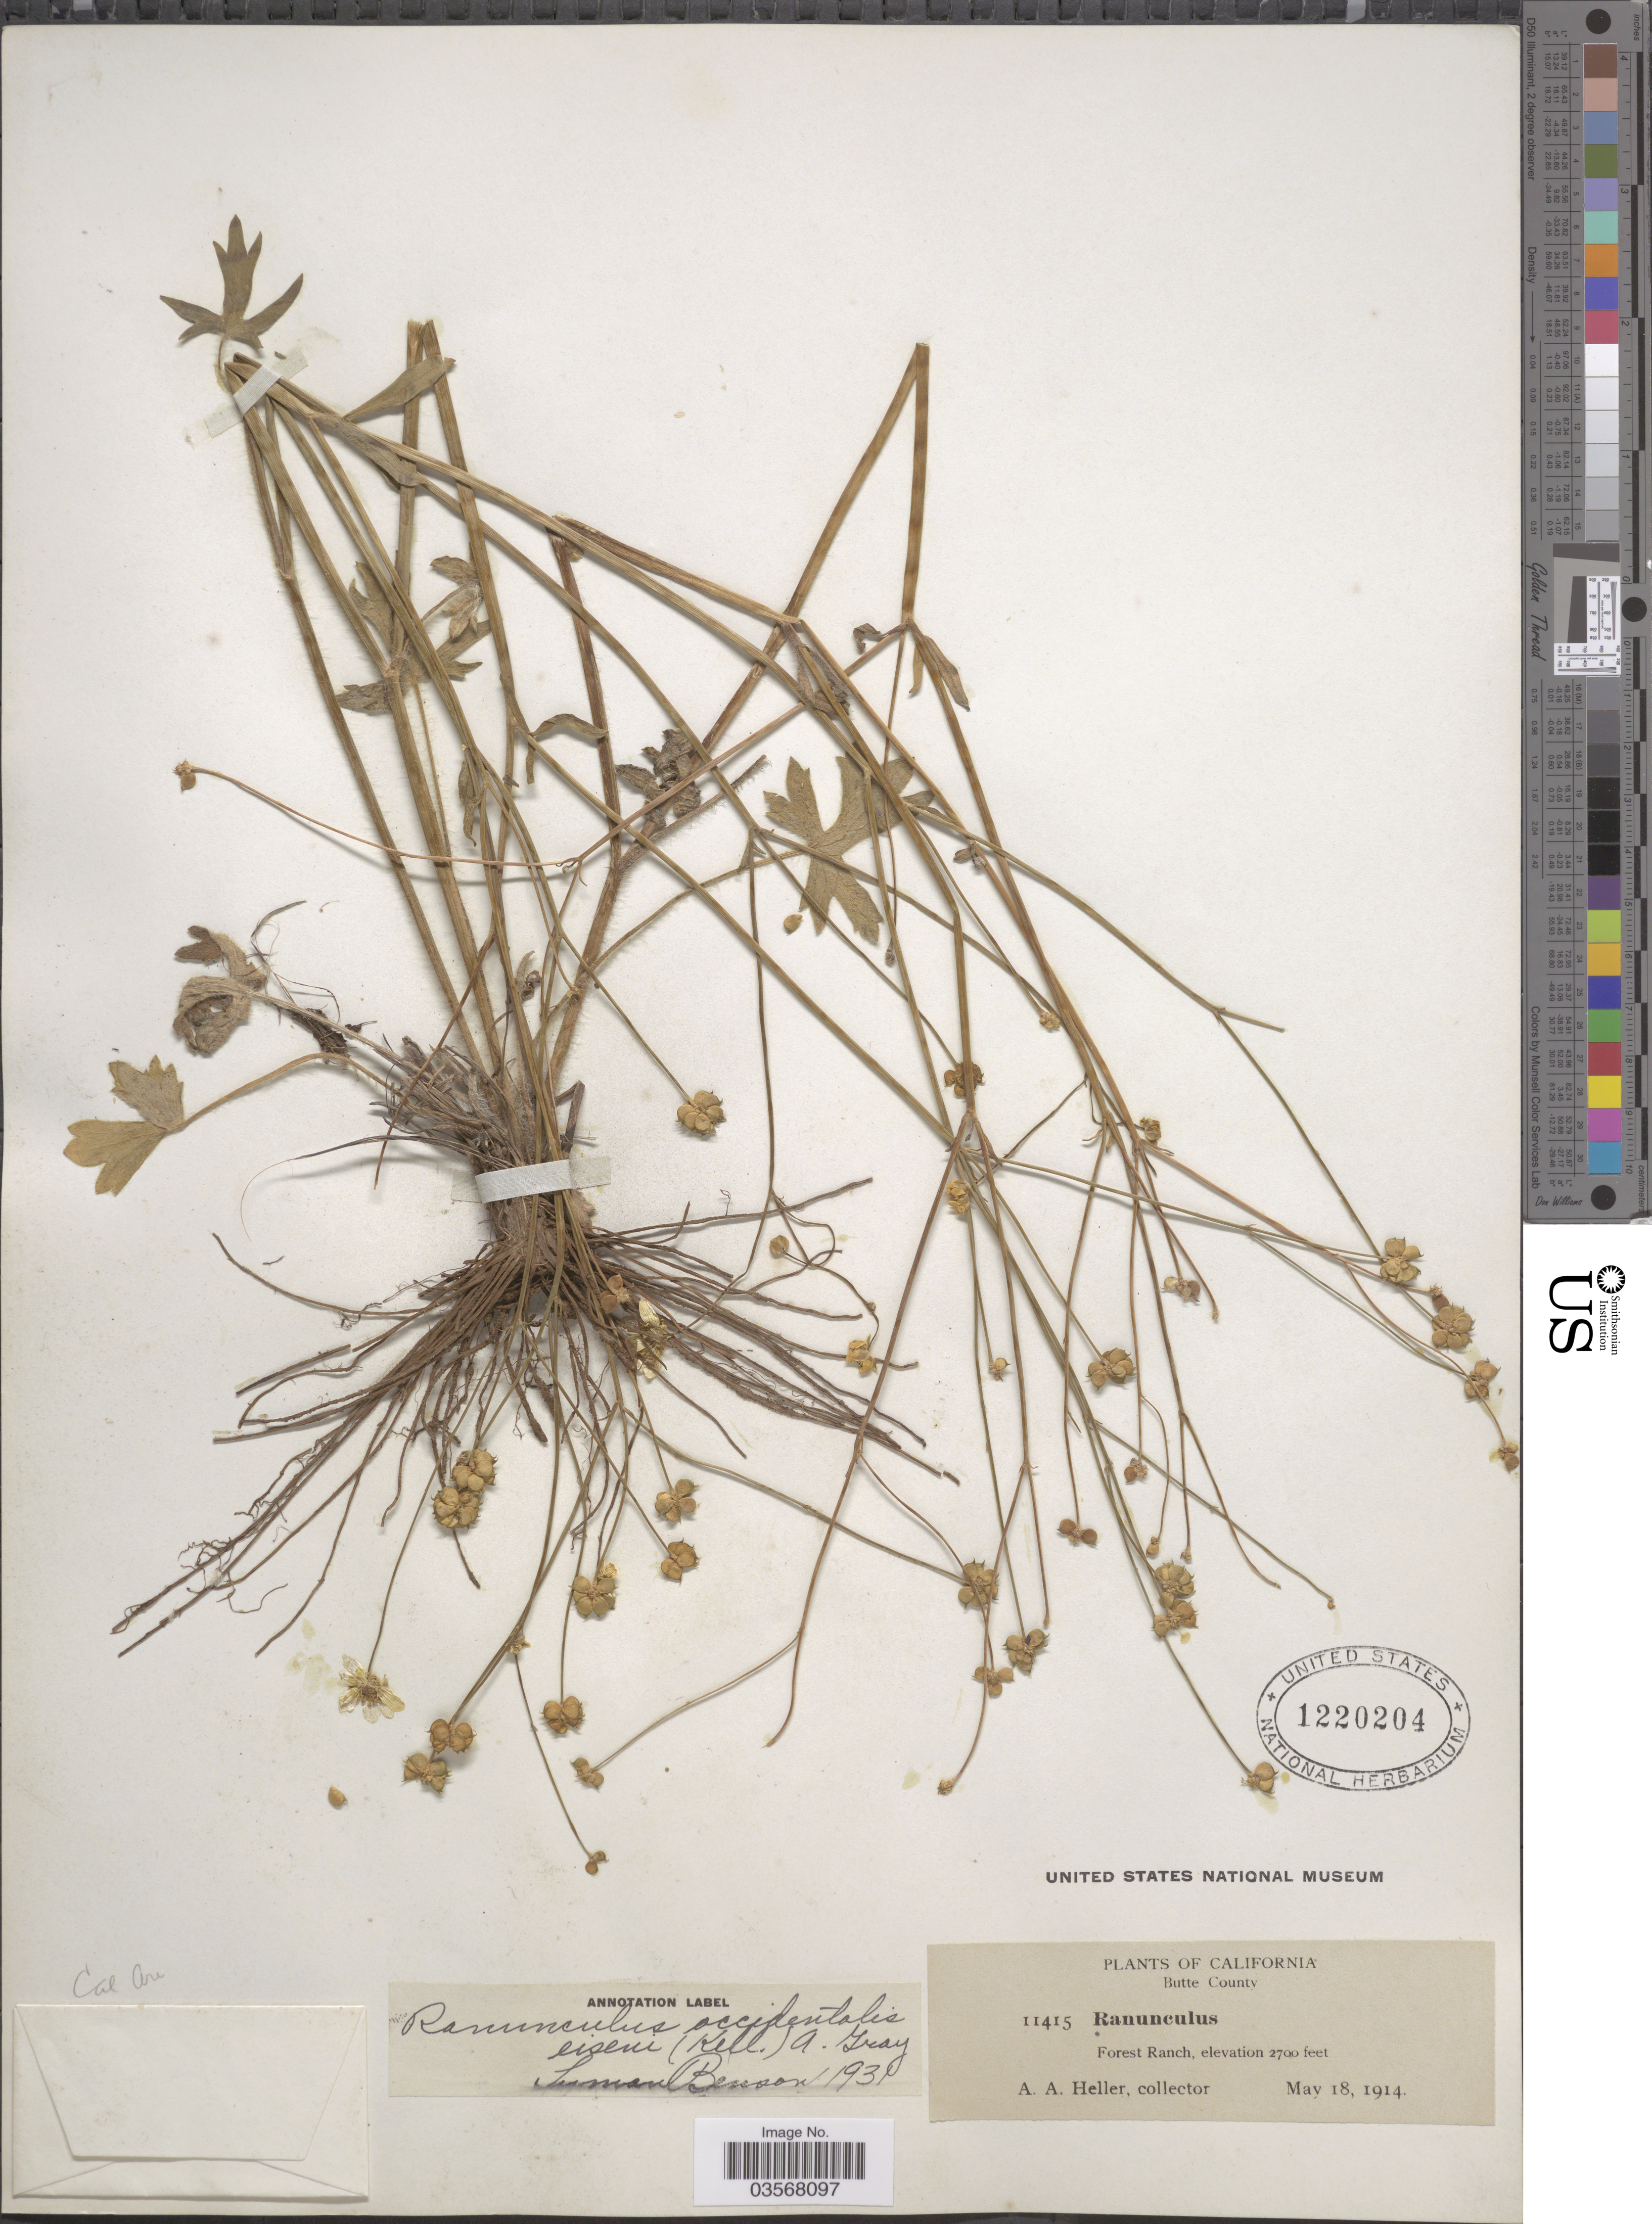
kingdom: Plantae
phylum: Tracheophyta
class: Magnoliopsida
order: Ranunculales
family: Ranunculaceae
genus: Ranunculus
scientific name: Ranunculus occidentalis var. eisenii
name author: Nutt.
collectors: A. A. Heller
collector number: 11415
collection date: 1914-05-18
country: United States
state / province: California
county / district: Butte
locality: Butte County. Forest Ranch.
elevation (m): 823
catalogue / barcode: US 1220204